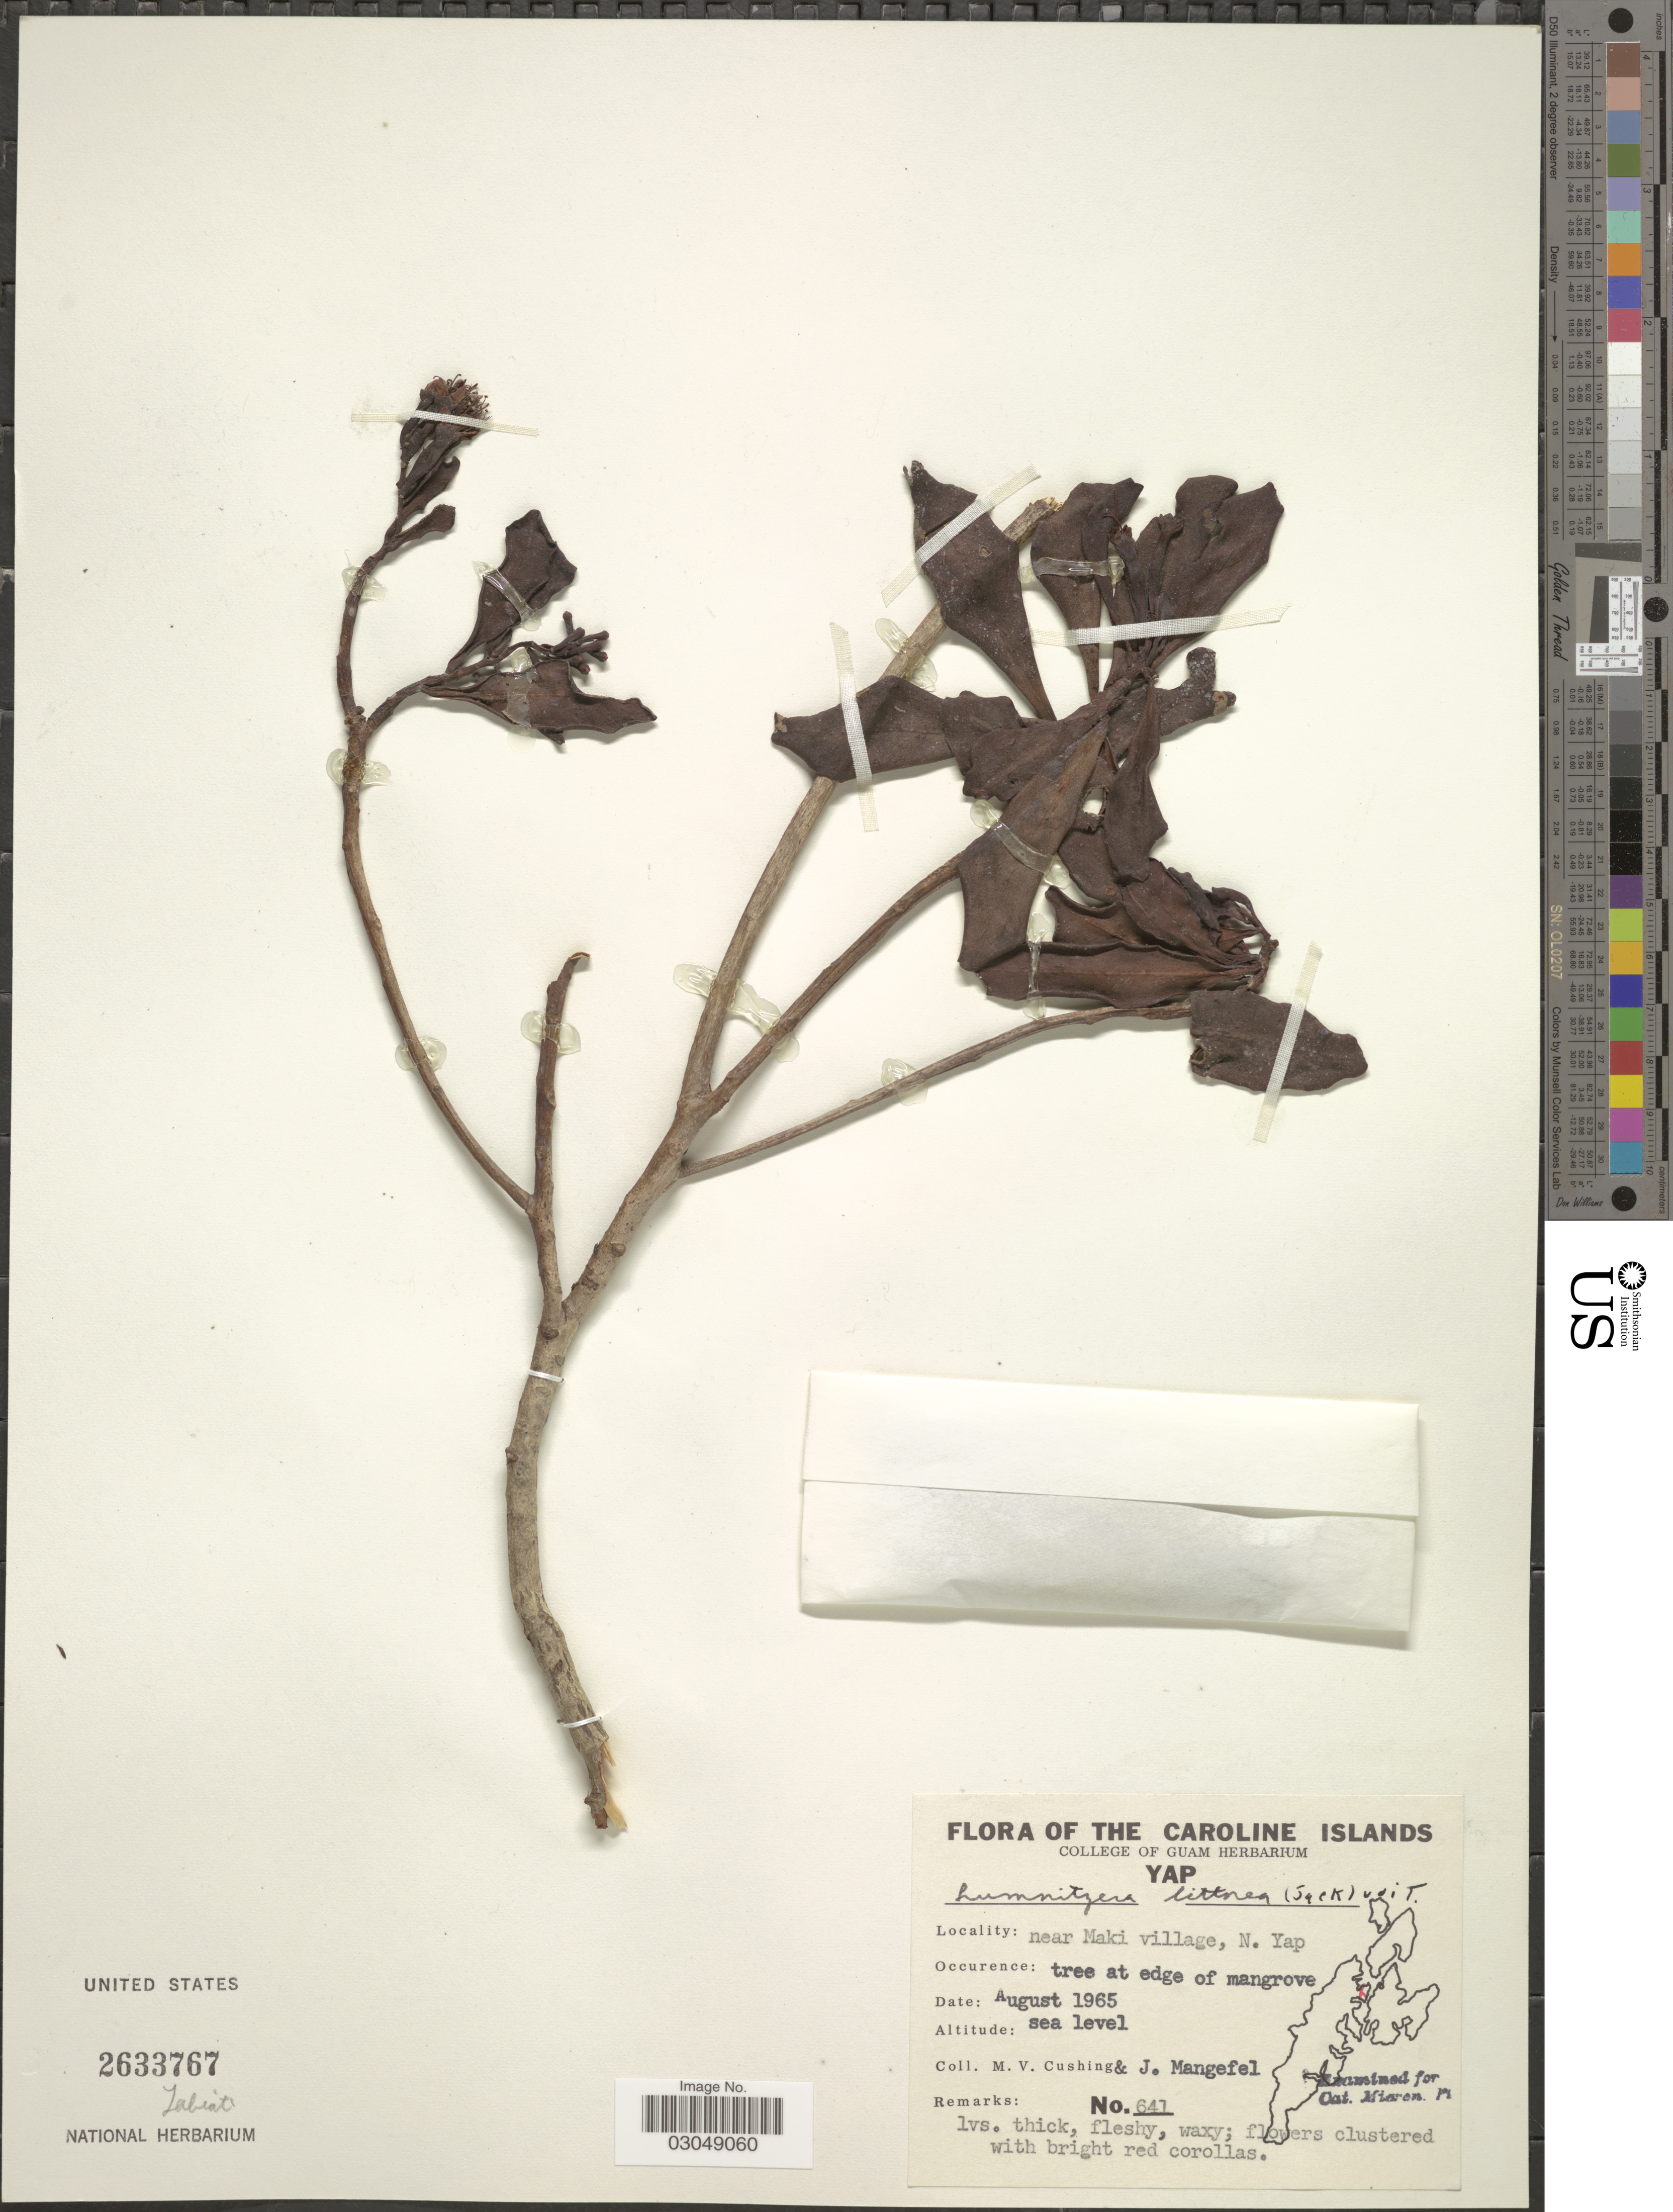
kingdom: Plantae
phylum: Tracheophyta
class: Magnoliopsida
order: Myrtales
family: Combretaceae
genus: Lumnitzera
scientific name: Lumnitzera littorea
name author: (Jack) Voight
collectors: M. V. Cushing & J. Mangefel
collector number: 641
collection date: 1965-08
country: Micronesia, Federated States of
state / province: Yap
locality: Caroline Islands. Near Maki village, N. Yap.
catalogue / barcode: US 2633767